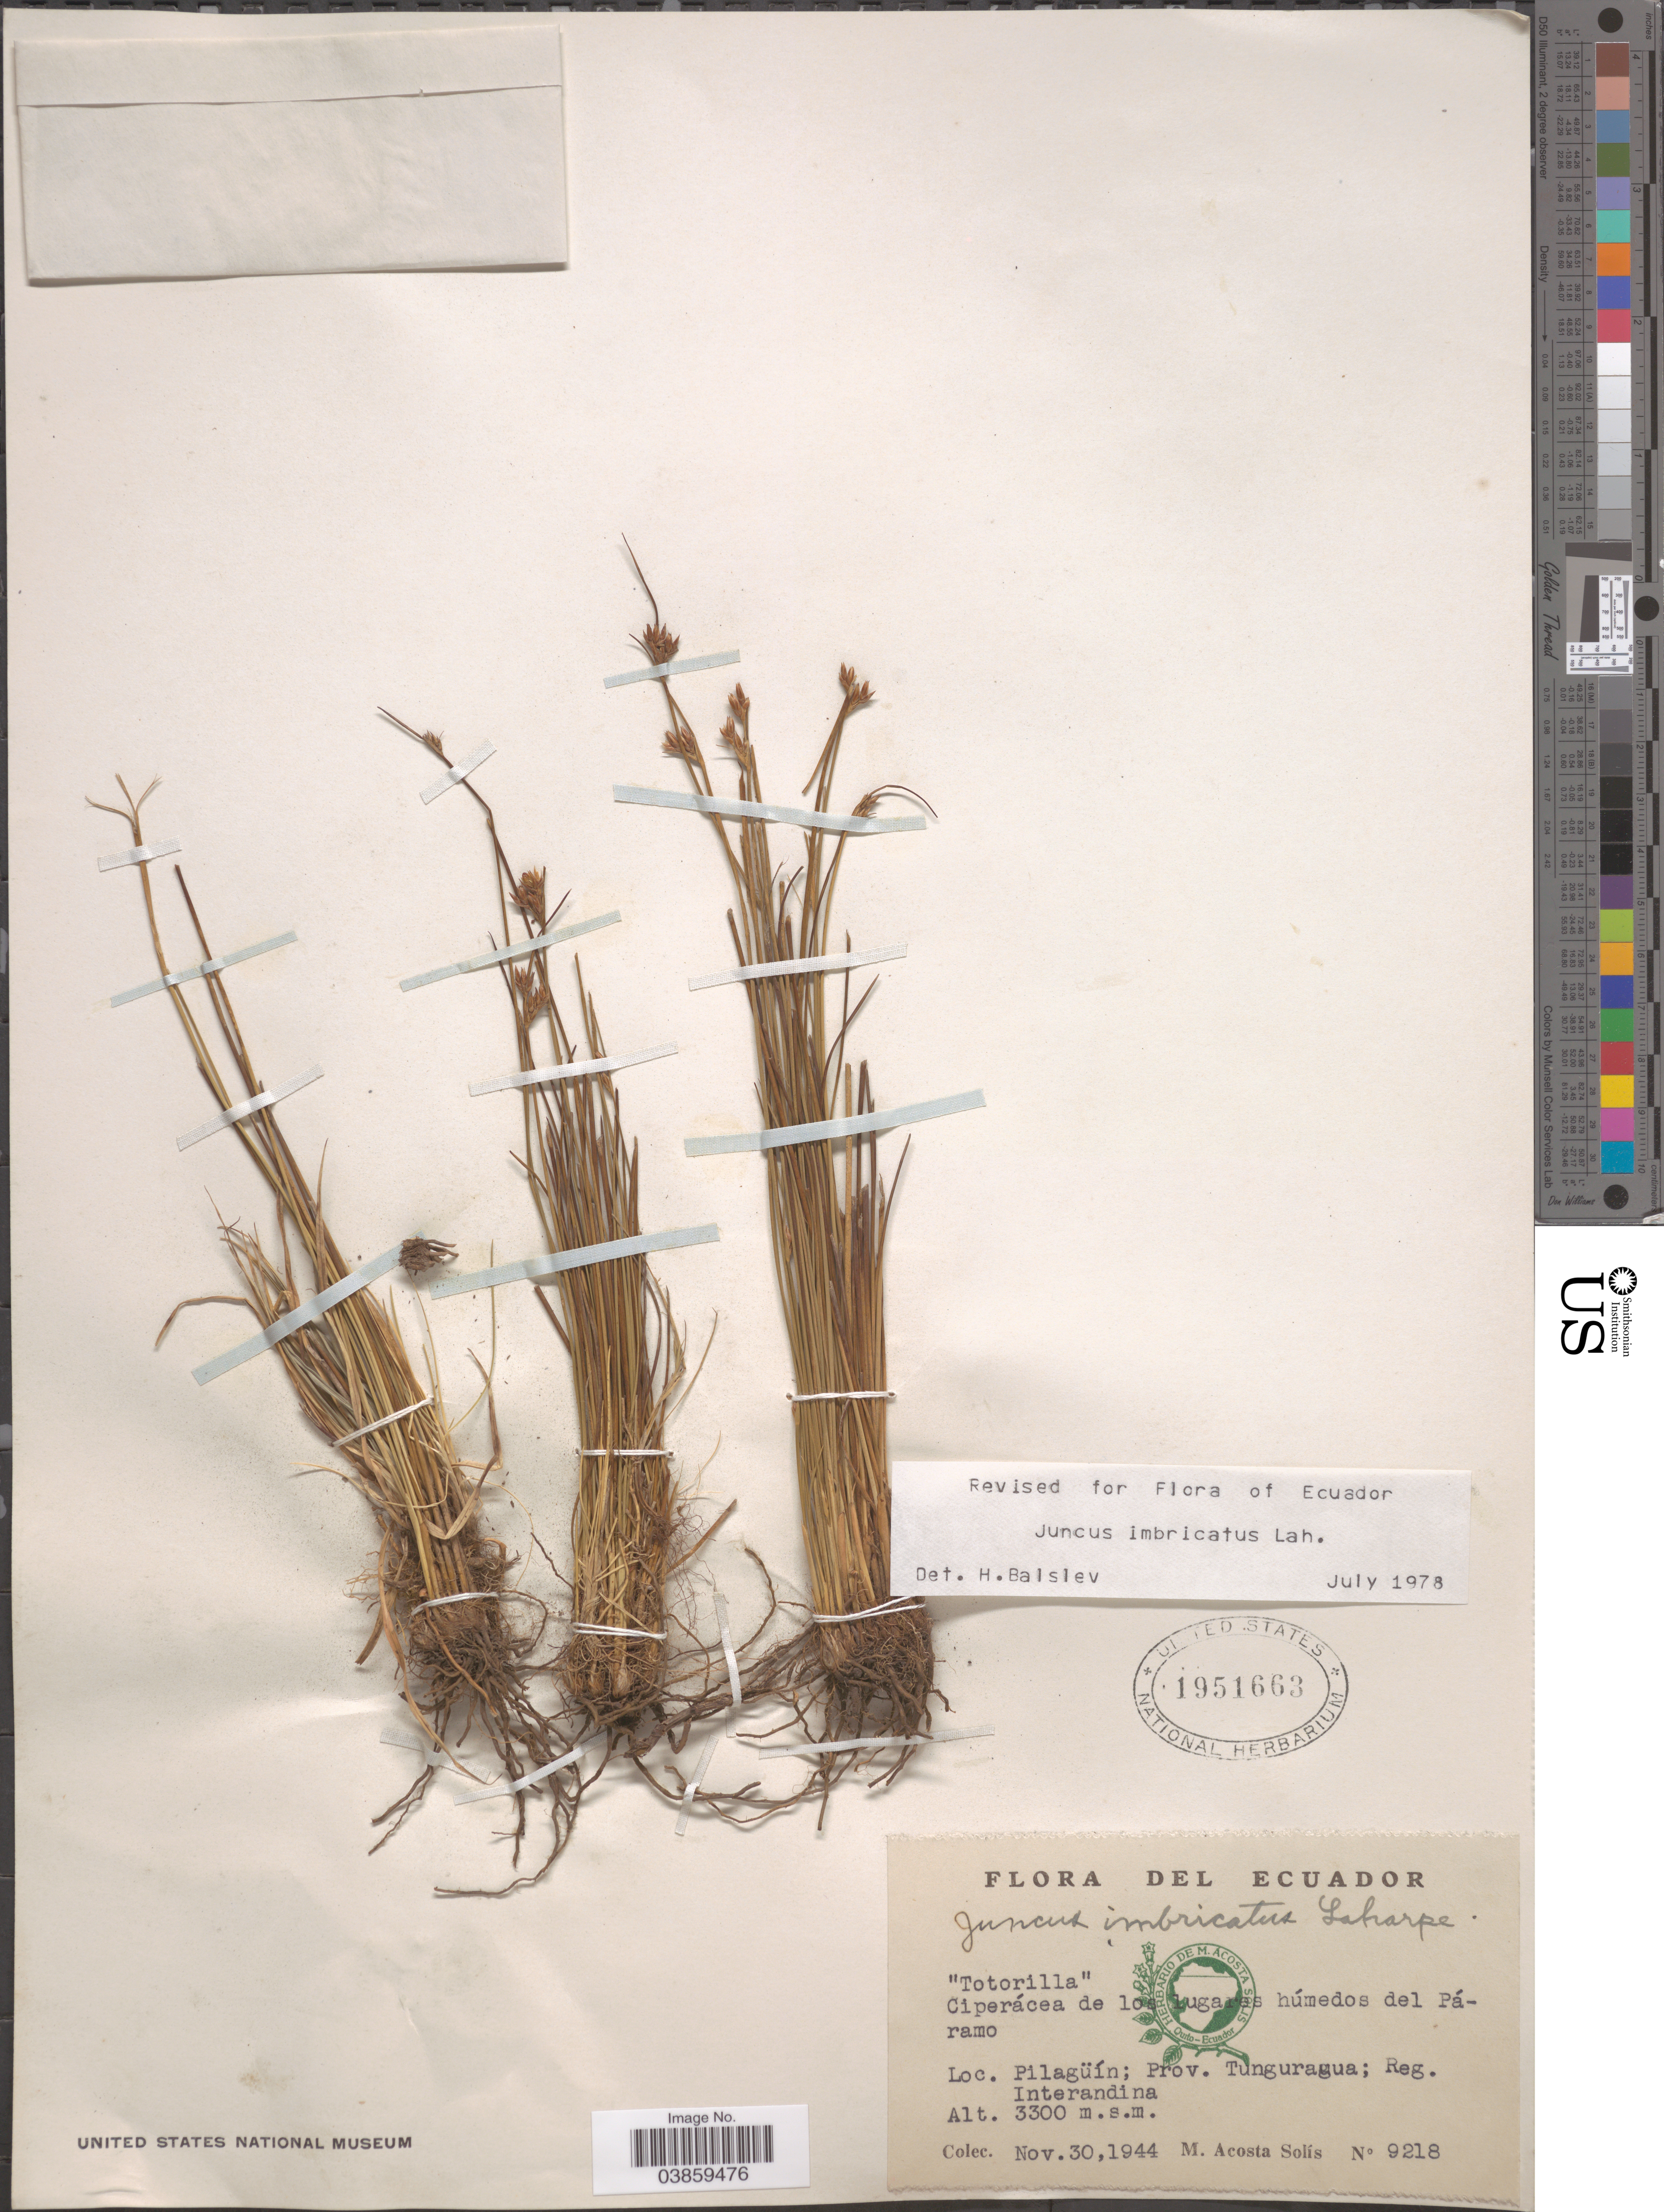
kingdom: Plantae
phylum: Tracheophyta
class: Liliopsida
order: Poales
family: Juncaceae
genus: Juncus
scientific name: Juncus imbricatus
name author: Laharpe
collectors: M. Acosta Solis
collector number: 9218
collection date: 1944-11-30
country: Ecuador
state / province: Tungurahua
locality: Pilagüín; Prov. Tunguragua; Reg. Interandina.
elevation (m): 3300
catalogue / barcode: US 1951663